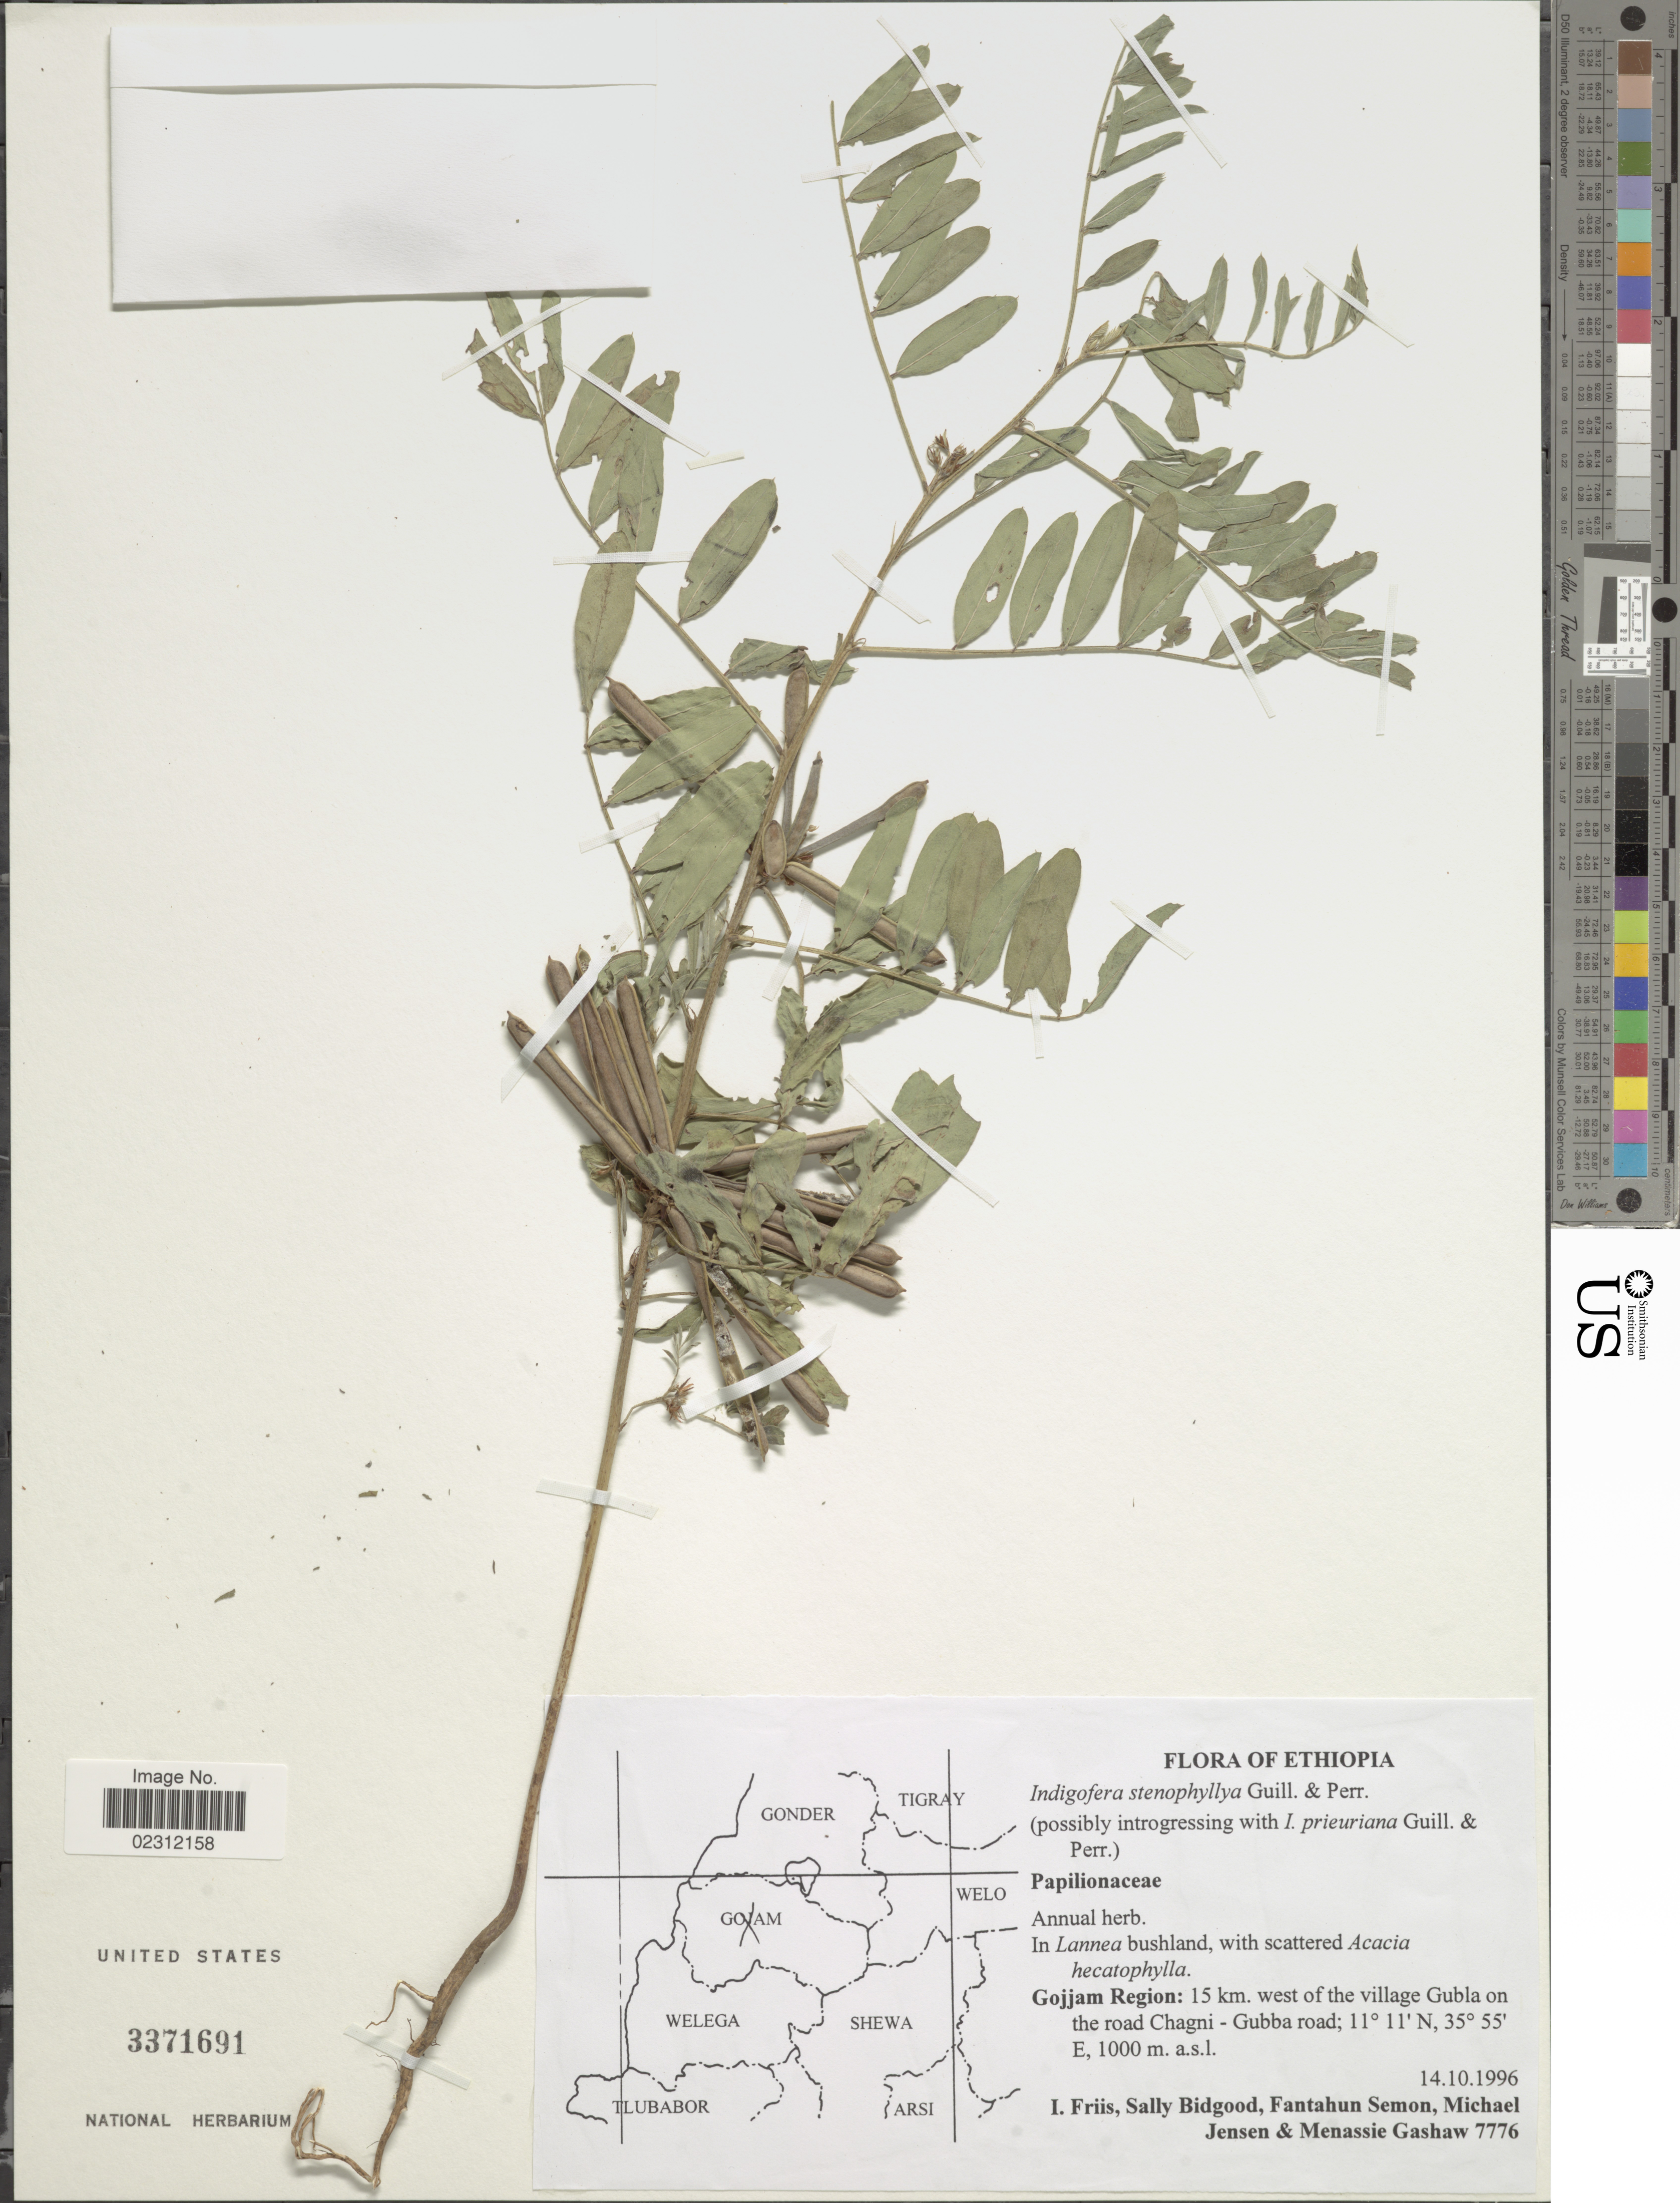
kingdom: Plantae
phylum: Tracheophyta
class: Magnoliopsida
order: Fabales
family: Fabaceae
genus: Indigofera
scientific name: Indigofera stenophylla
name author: Guill. & Perr.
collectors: I. Friis, S. Bidgood, F. Semon, M. Jensen & M. Gashaw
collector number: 7776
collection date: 1996-10-14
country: Ethiopia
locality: Gojjam Region: 15 km. west of the village Gubla on the road Chagni - Gubba road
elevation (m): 1000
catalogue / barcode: US 3371691